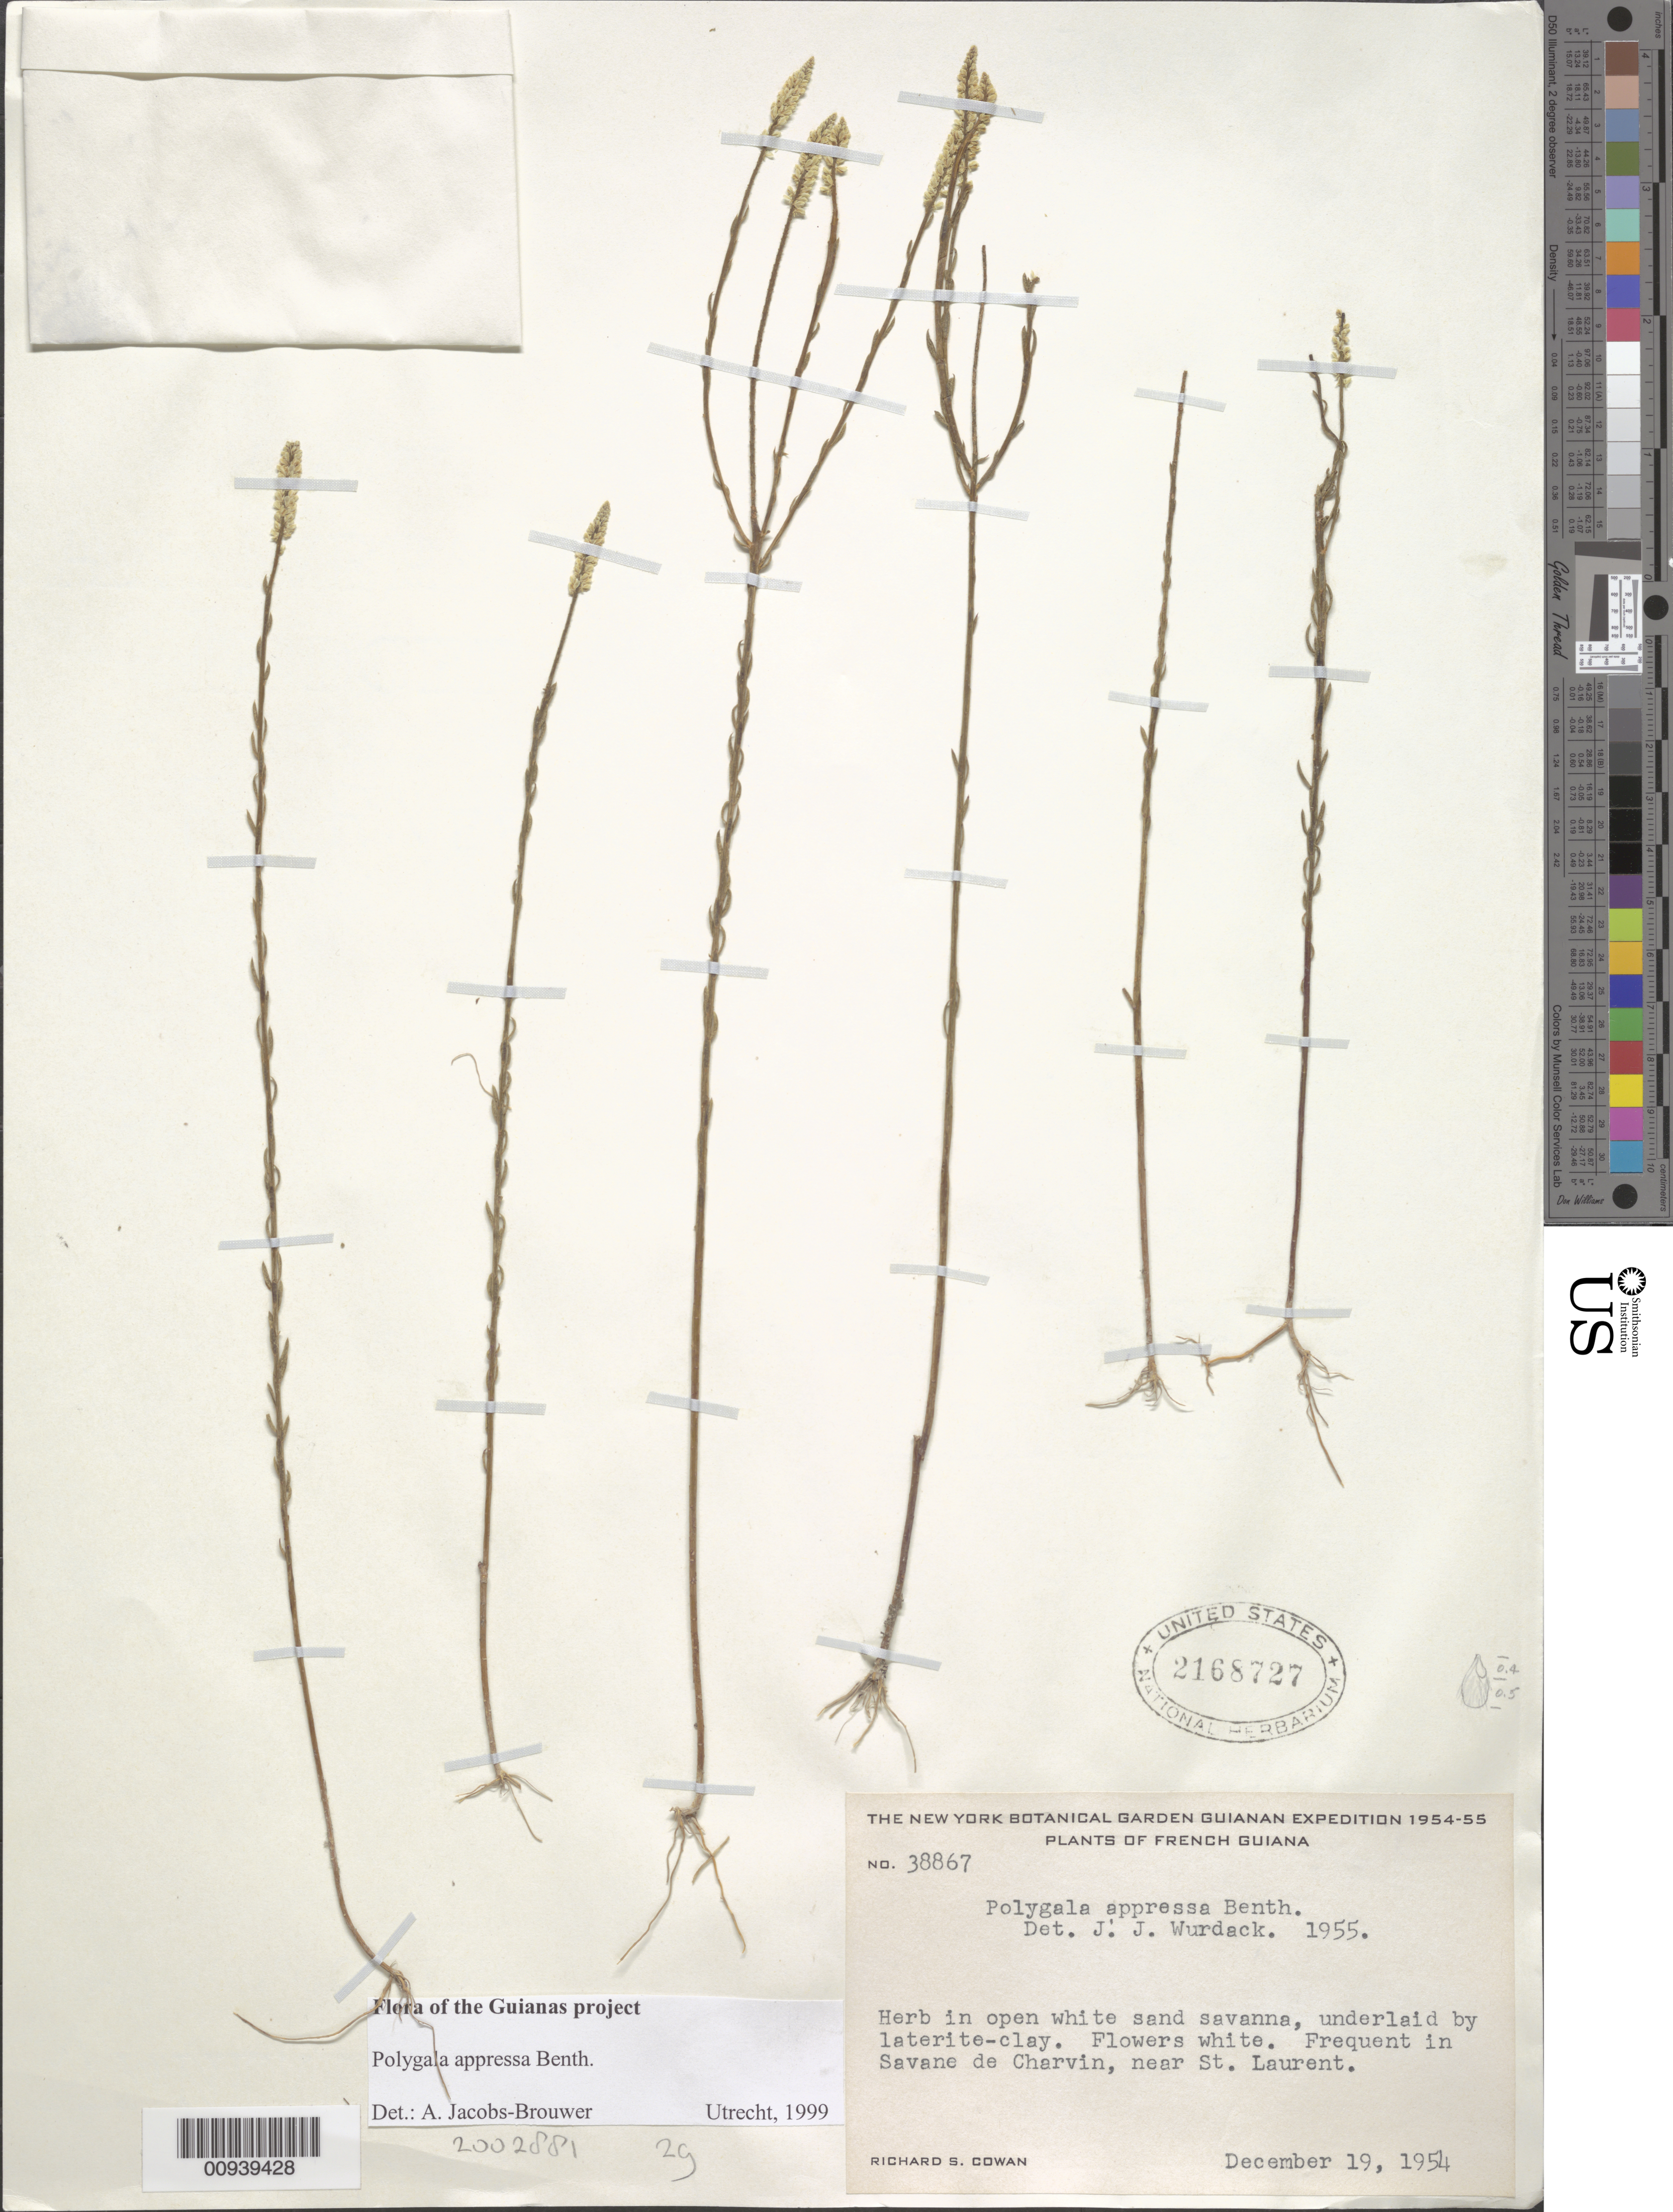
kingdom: Plantae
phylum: Tracheophyta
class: Magnoliopsida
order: Fabales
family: Polygalaceae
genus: Polygala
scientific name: Polygala appressa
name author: Benth.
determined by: Jacobs-Brouwer, A.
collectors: R. S. Cowan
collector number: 38867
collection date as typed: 19-Dec-54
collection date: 1954-12-19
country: French Guiana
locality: Savane de Charvin, near St. Laurent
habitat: Open white sand savanna, underlaid by laterite-clay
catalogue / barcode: US 2168727